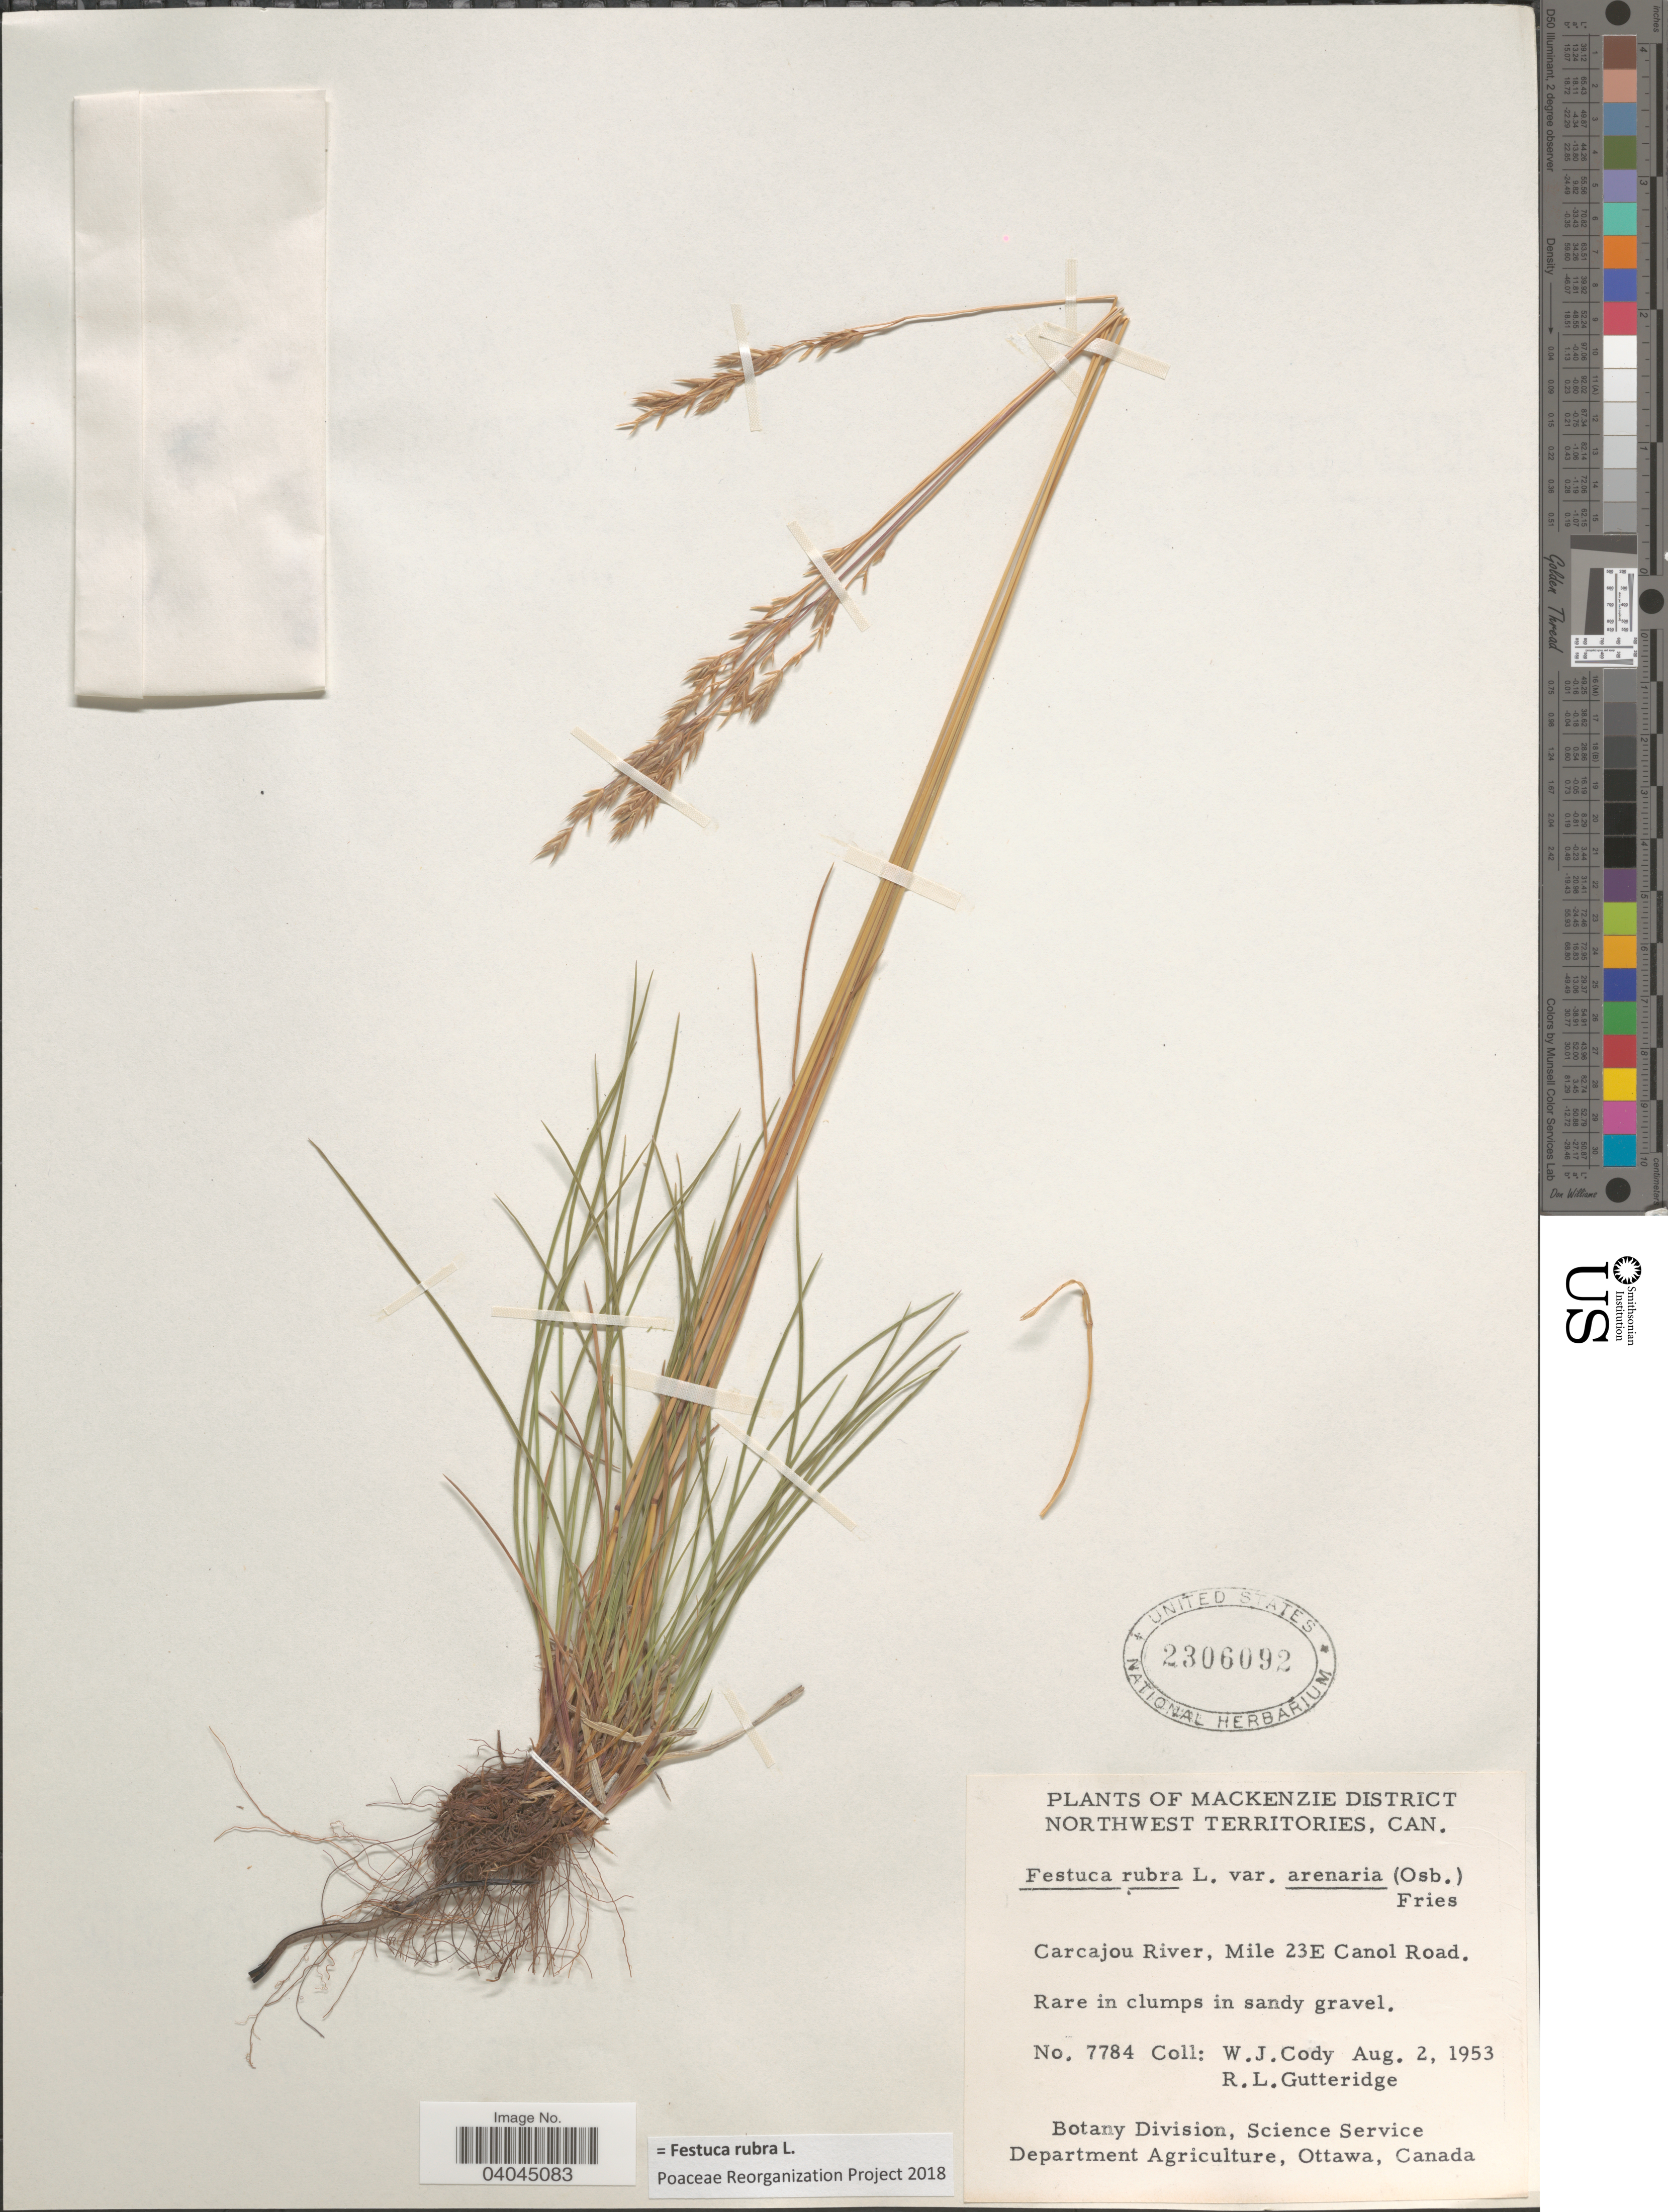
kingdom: Plantae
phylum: Tracheophyta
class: Liliopsida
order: Poales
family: Poaceae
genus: Festuca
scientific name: Festuca rubra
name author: L.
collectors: W. Cody & R. Gutteridge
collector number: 7784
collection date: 1953-08-02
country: Canada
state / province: Northwest Territories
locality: Mackenzie District. Carcajou River, Mile 23E Canol Road.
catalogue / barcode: US 2306092